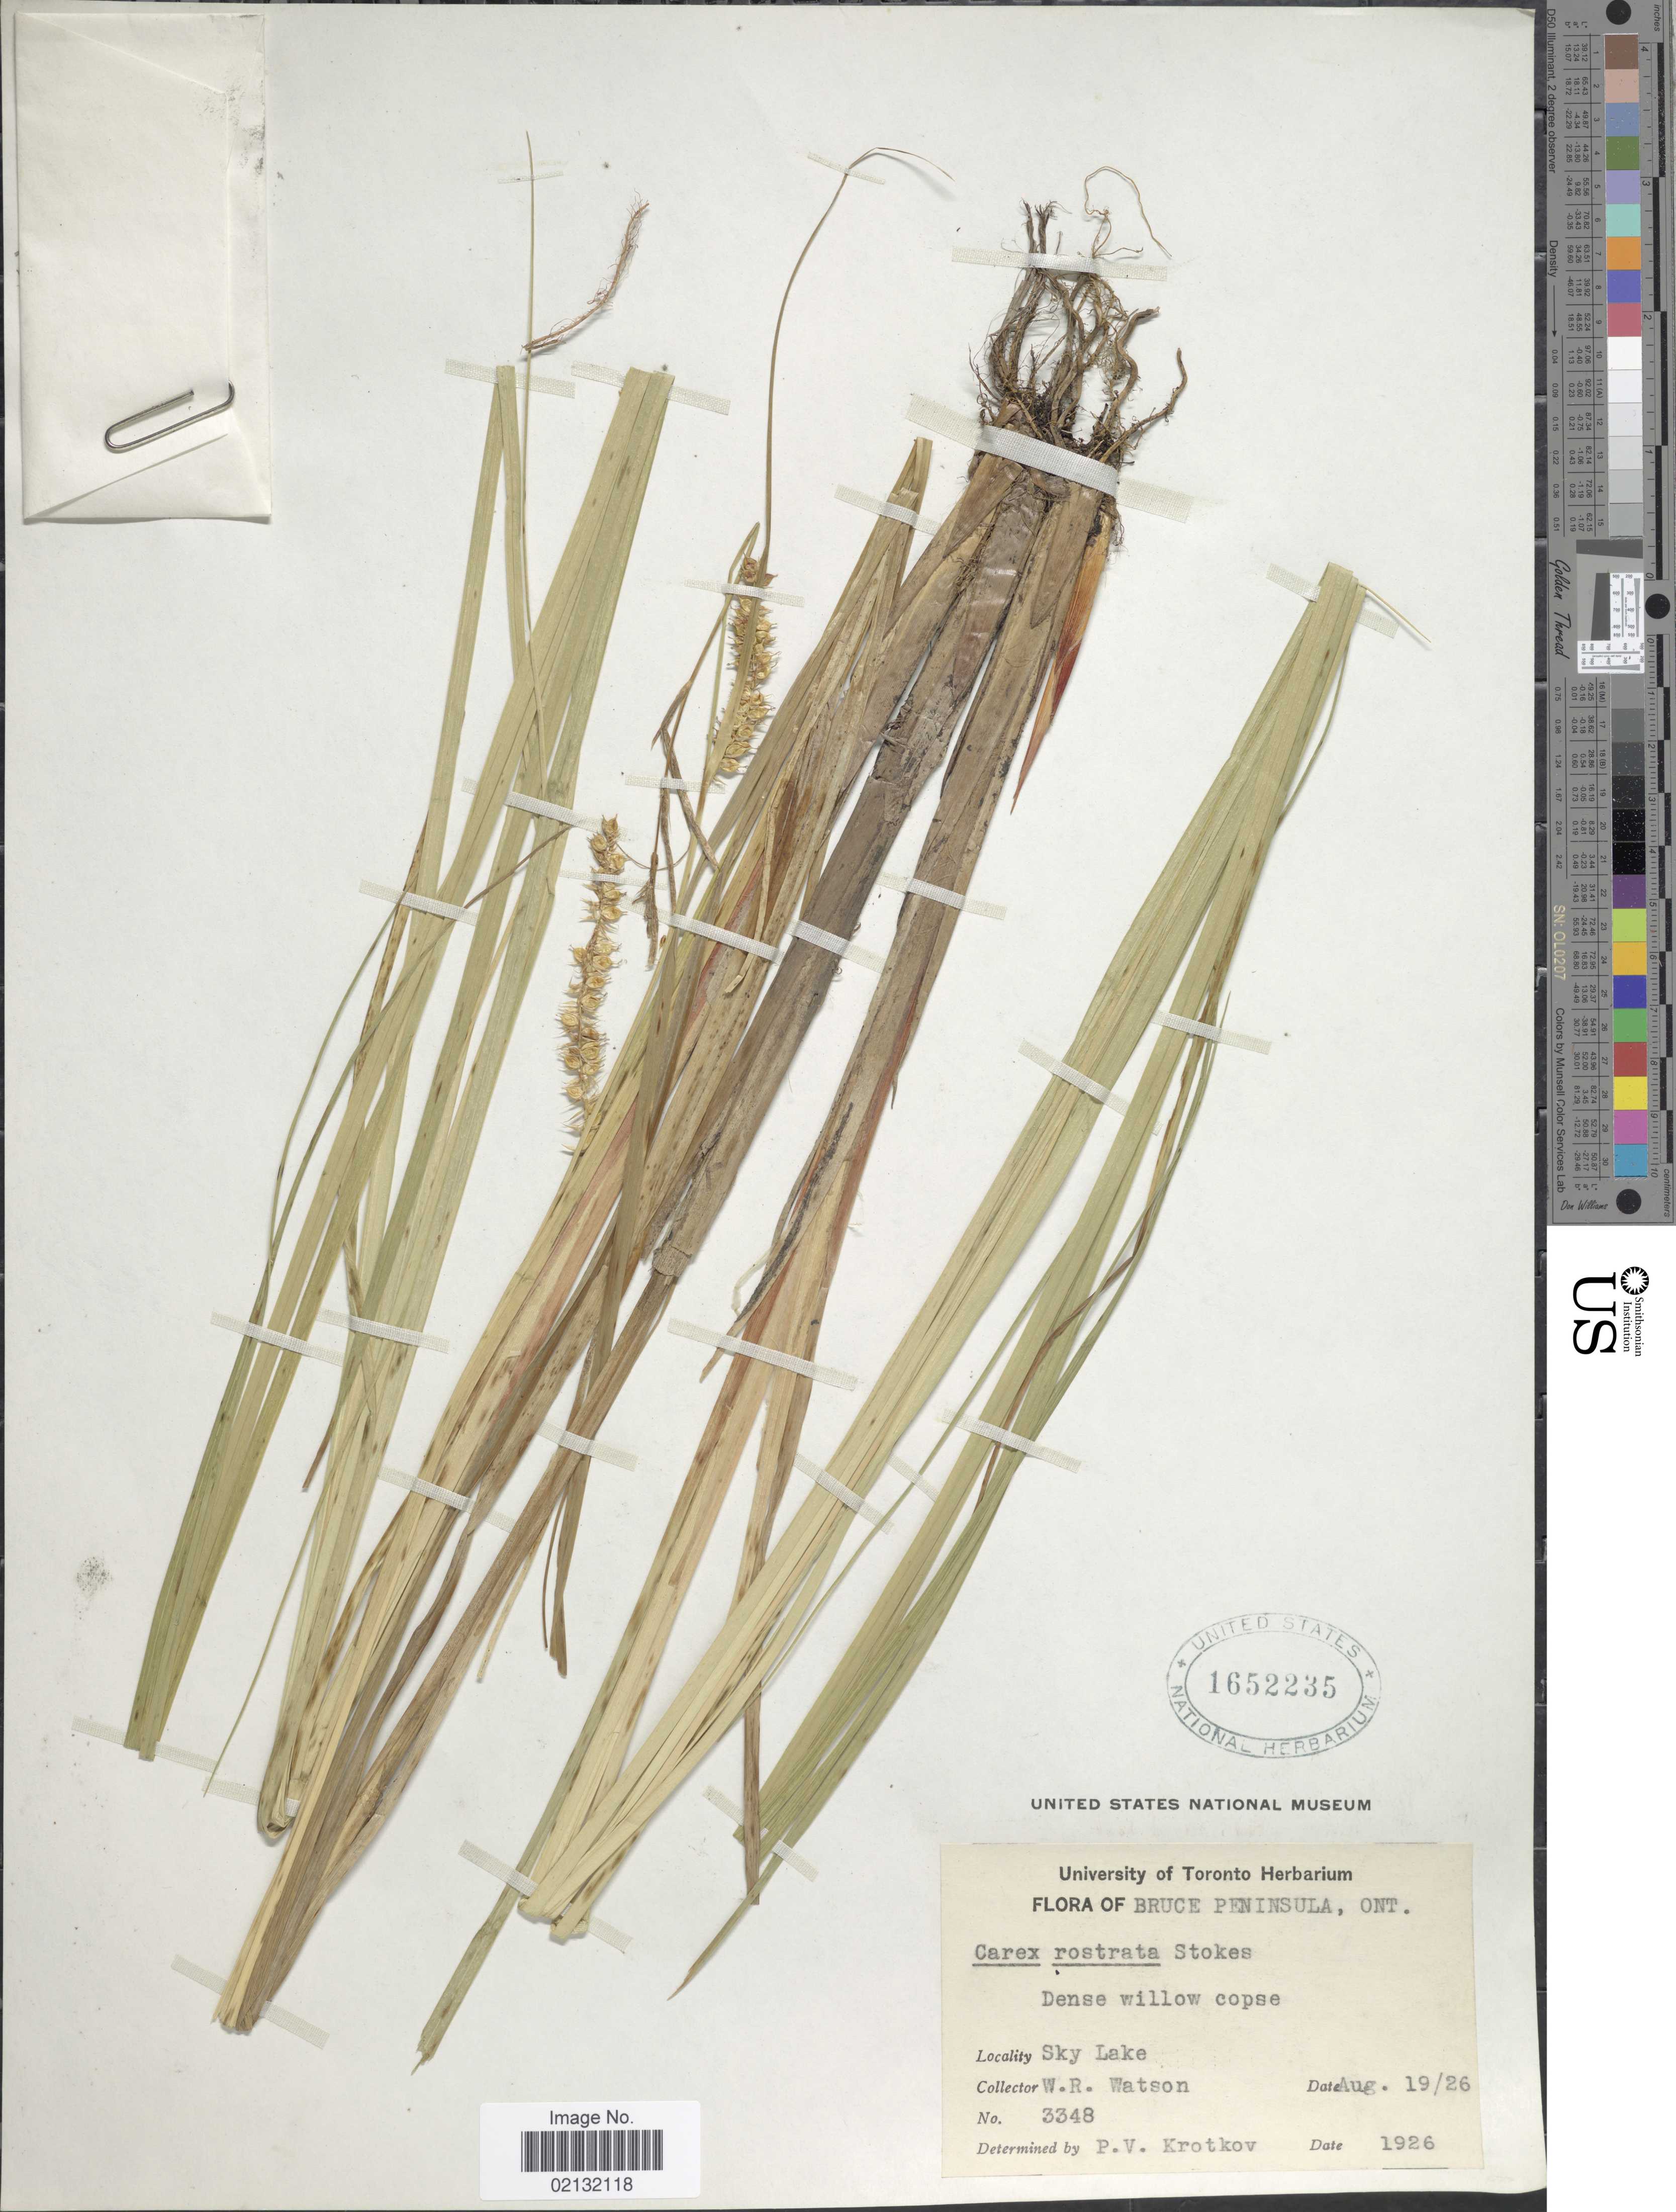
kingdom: Plantae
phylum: Tracheophyta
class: Liliopsida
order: Poales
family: Cyperaceae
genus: Carex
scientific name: Carex rostrata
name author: Stokes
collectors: W. R. Watson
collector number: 3348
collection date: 1926-08-19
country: Canada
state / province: Ontario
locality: Bruce Peninsula, Ont. Sky Lake.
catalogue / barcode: US 1652235